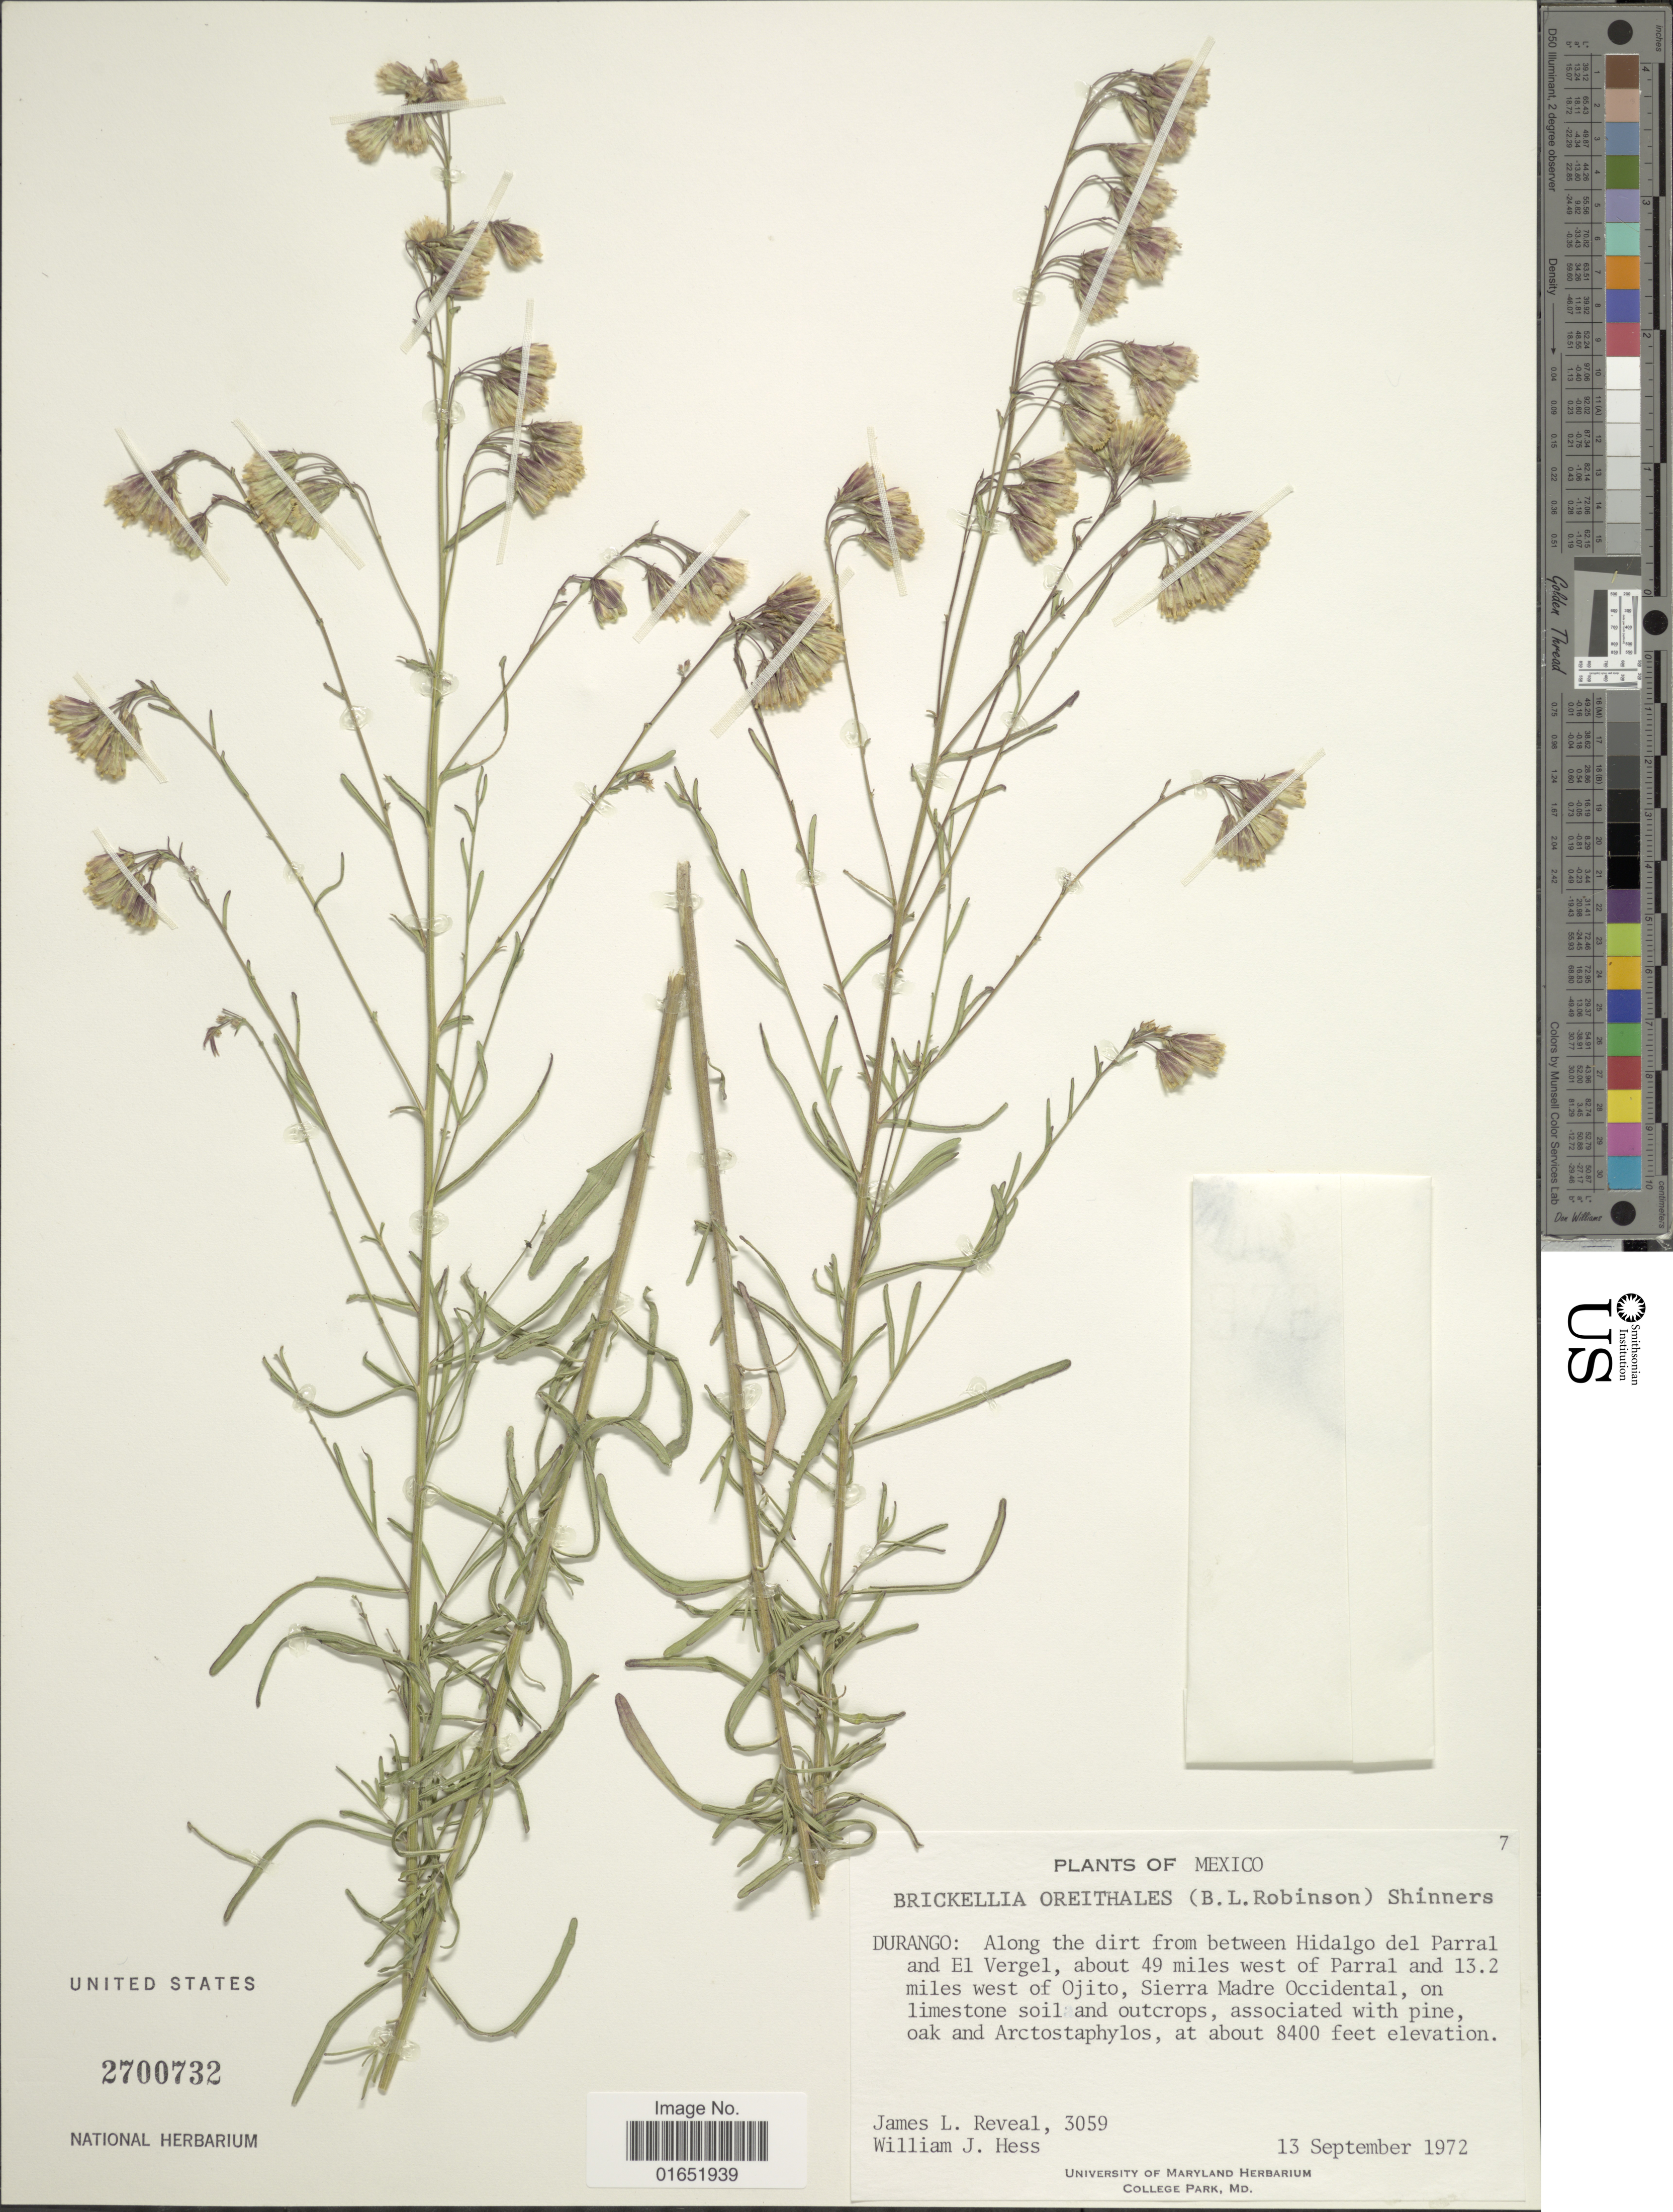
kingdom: Plantae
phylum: Tracheophyta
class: Magnoliopsida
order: Asterales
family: Asteraceae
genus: Brickellia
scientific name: Brickellia oreithales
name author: (B.L. Rob.) Shinners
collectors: J. L. Reveal & W. Hess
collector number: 3059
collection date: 1972-09-13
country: Mexico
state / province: Durango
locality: Along the dirt from between Hidalgo del Parral and El Vergel, about 49 miles west of Parral and 13.2 miles west of Ojito, Sierra Madre Occidental, on limestone soil and outcrops, associated with pine oak and Arctostaphylos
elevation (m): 2560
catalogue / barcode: US 2700732